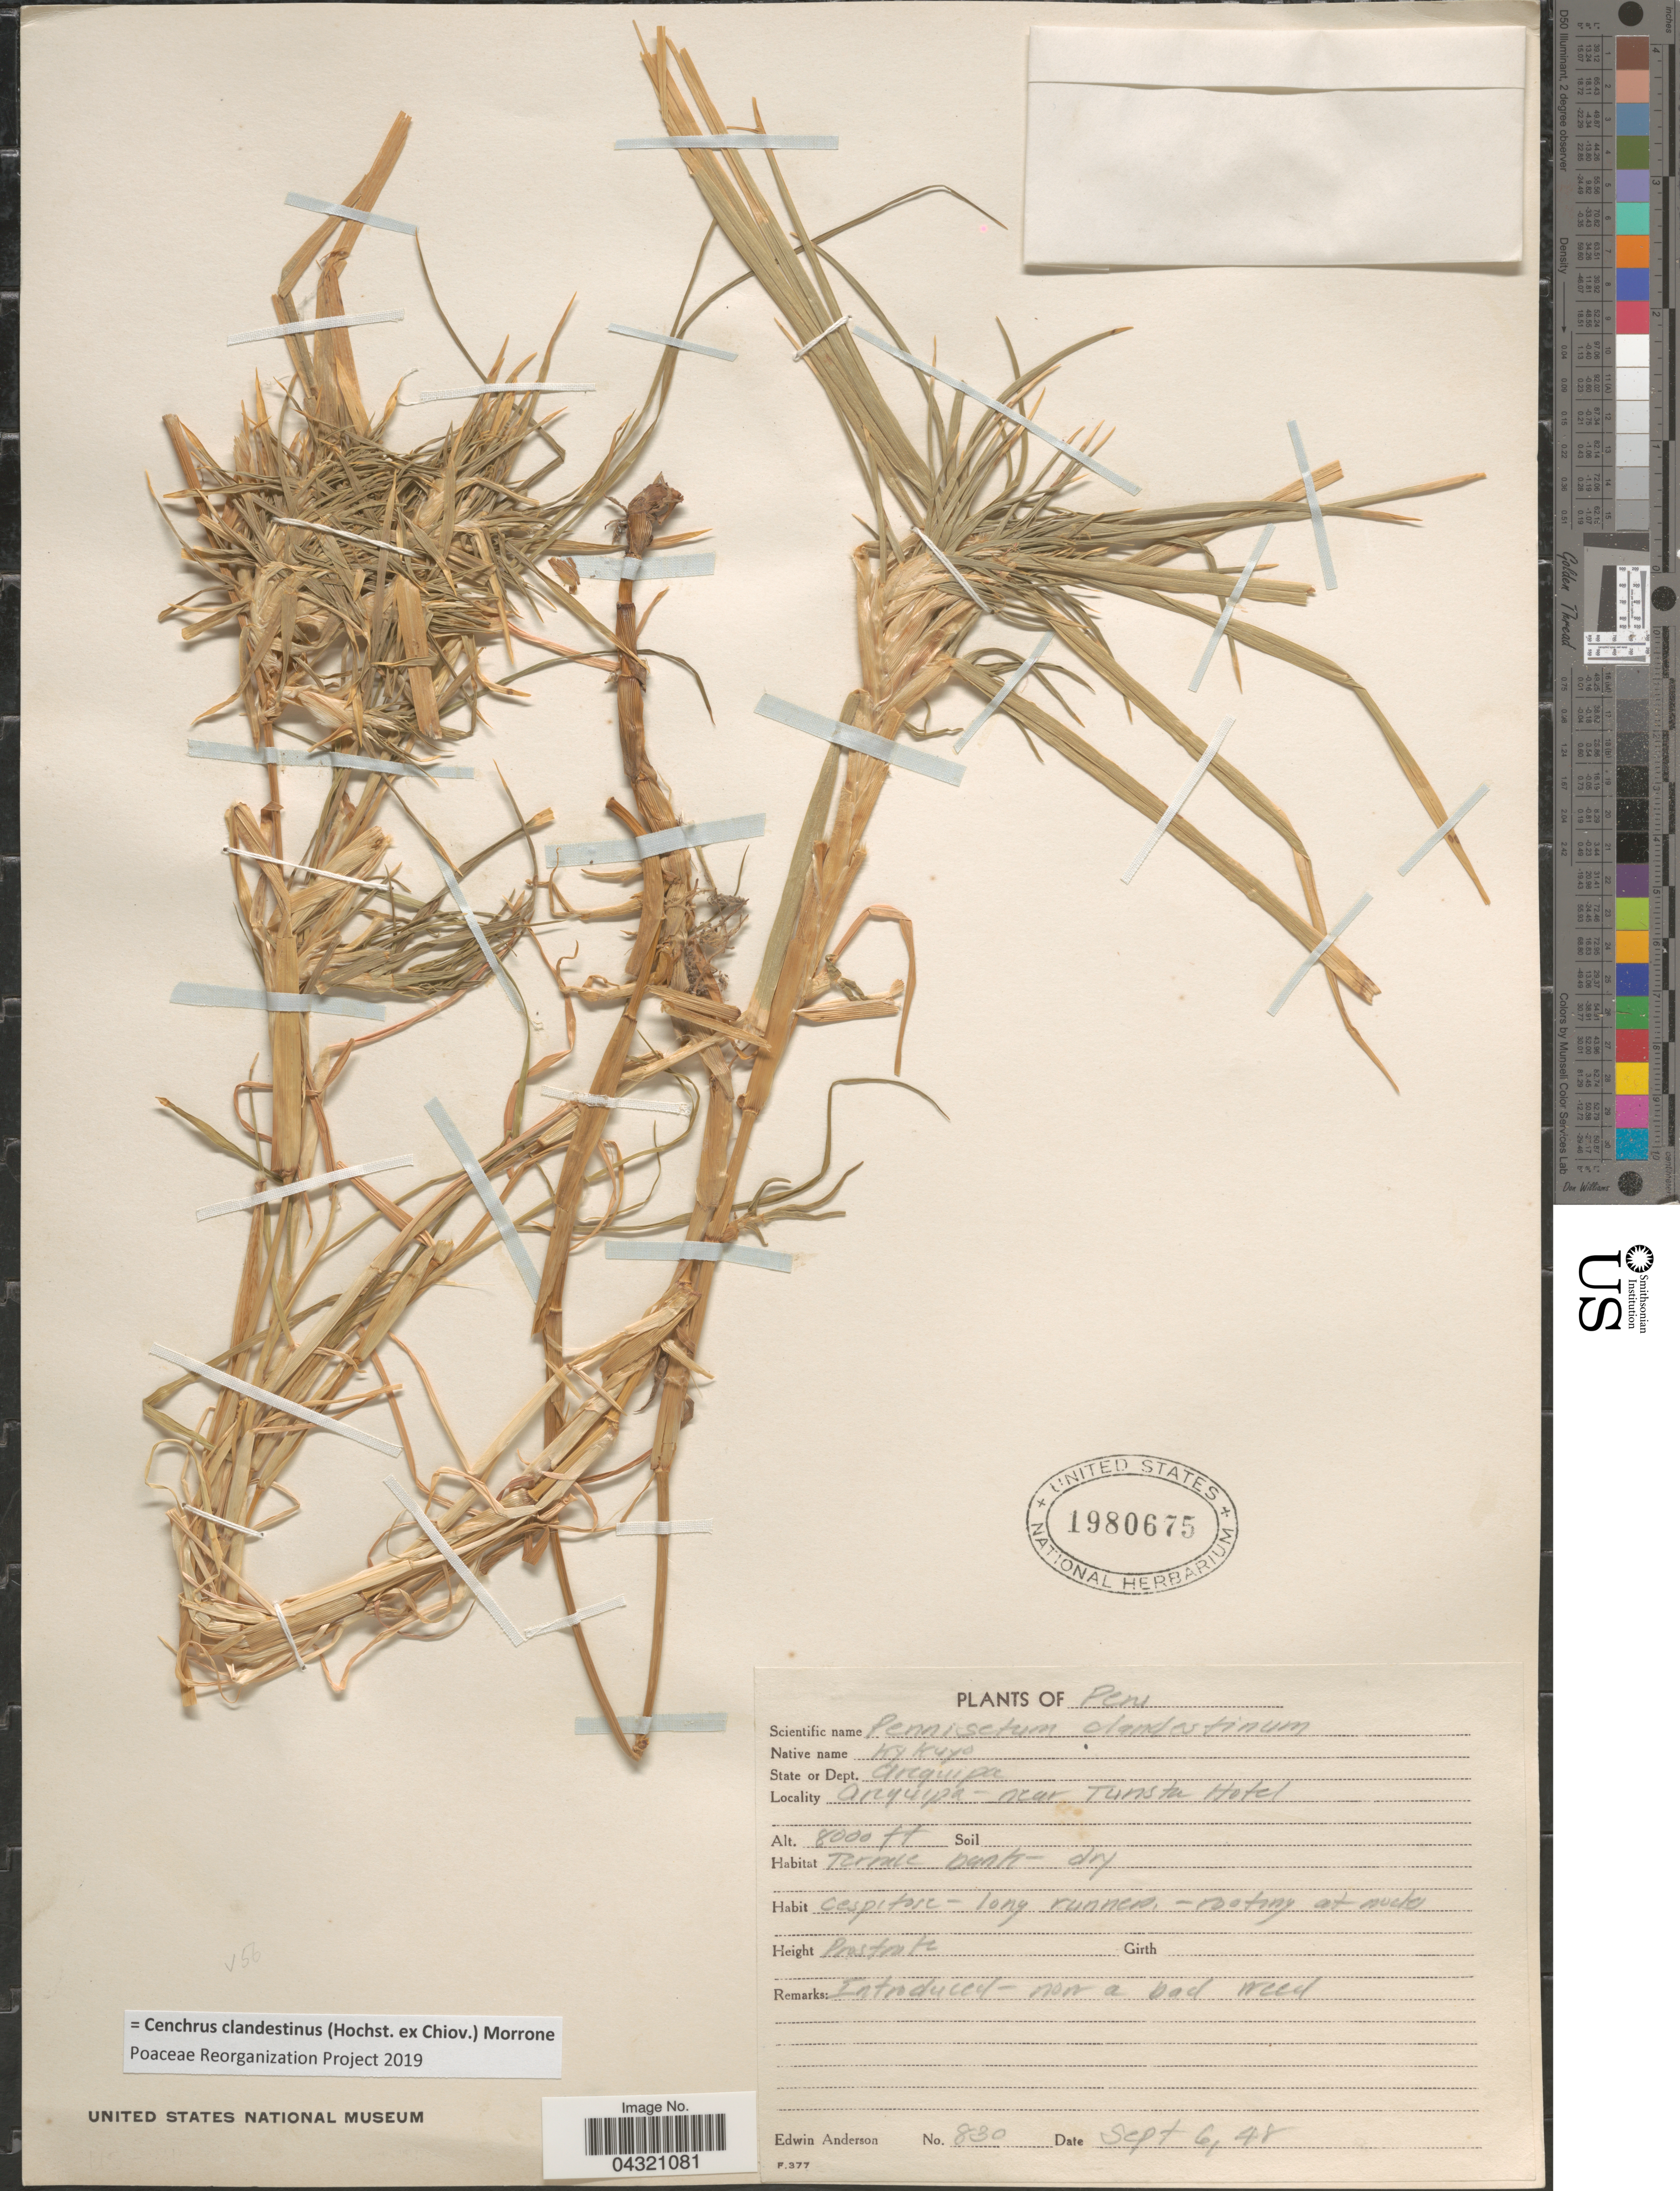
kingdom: Plantae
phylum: Tracheophyta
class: Liliopsida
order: Poales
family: Poaceae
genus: Cenchrus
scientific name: Cenchrus clandestinus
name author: (Hochst. & Chiov.) Morrone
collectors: E. Anderson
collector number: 830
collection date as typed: Transcribed d/m/y: 6/9/48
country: Peru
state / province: Arequipa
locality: Dept. Arequipa. Arequipa - near Tunsta Hotel.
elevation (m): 2438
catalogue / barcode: US 1980675